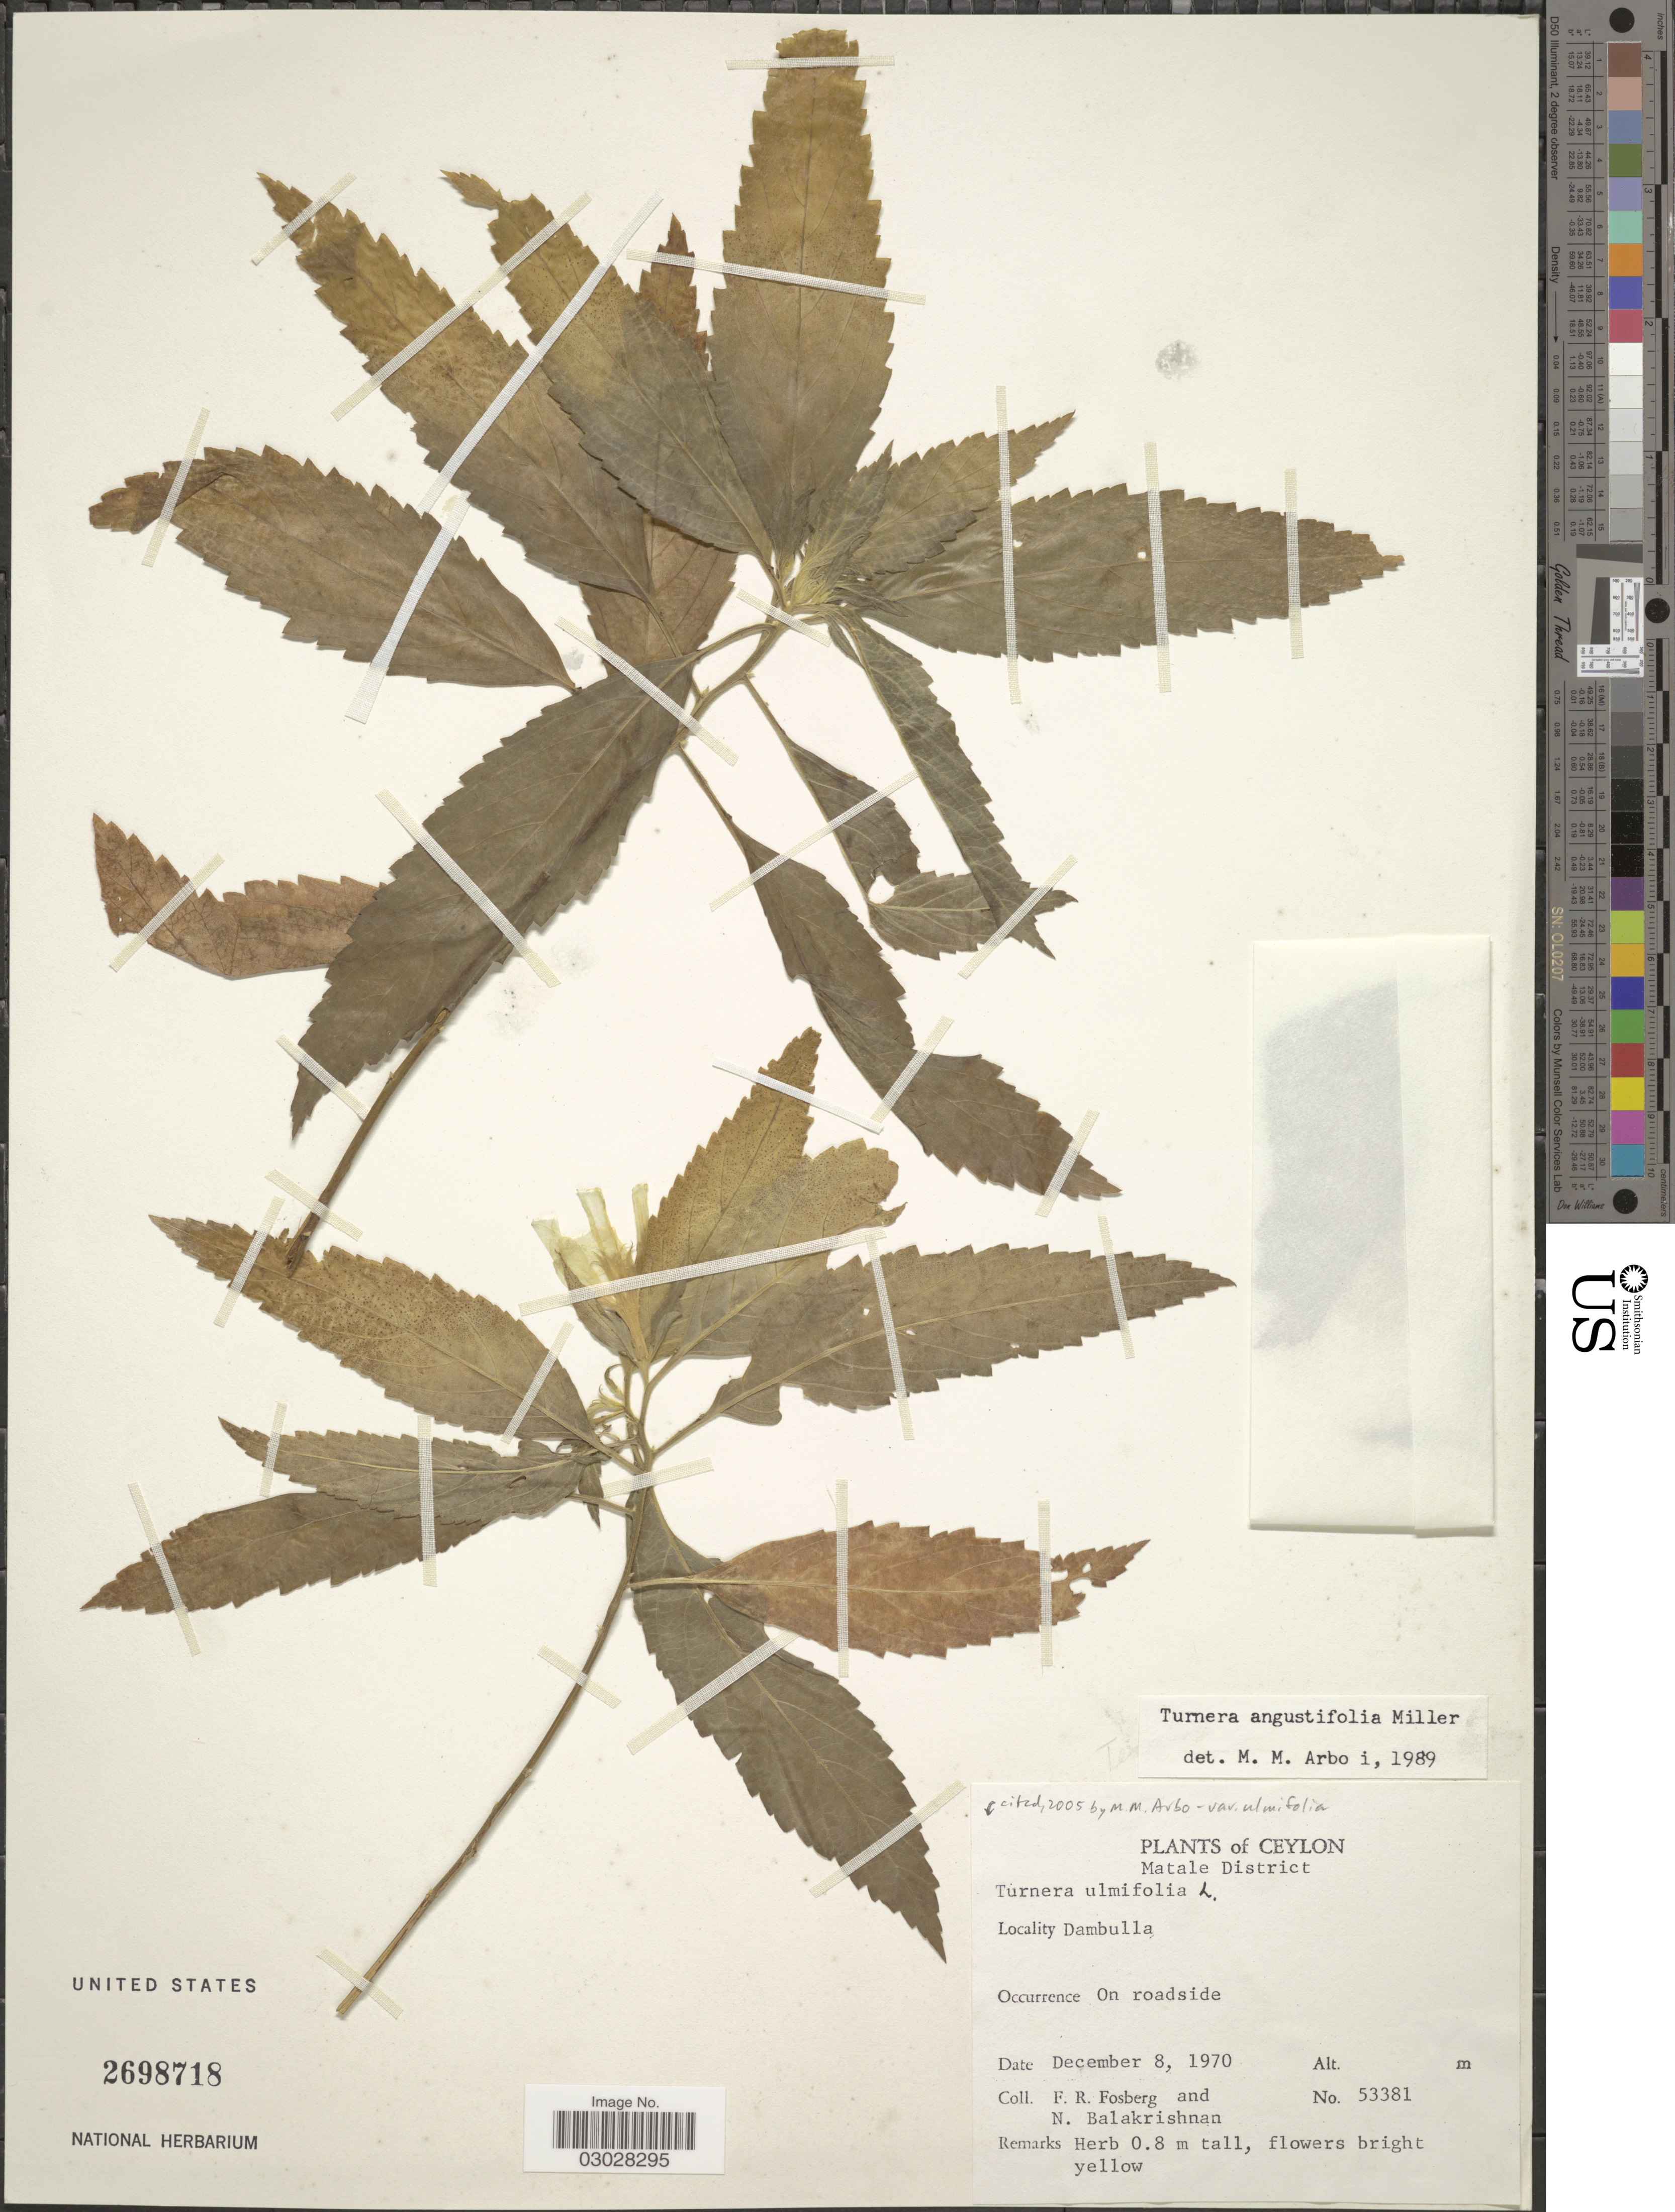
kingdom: Plantae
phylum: Tracheophyta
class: Magnoliopsida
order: Malpighiales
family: Turneraceae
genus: Turnera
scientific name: Turnera ulmifolia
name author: L.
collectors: F. R. Fosberg & N. Balakrishnan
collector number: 53381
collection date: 1970-12-08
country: Sri Lanka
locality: Ceylon. Matale District. Dambulla. On roadside.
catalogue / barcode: US 2698718